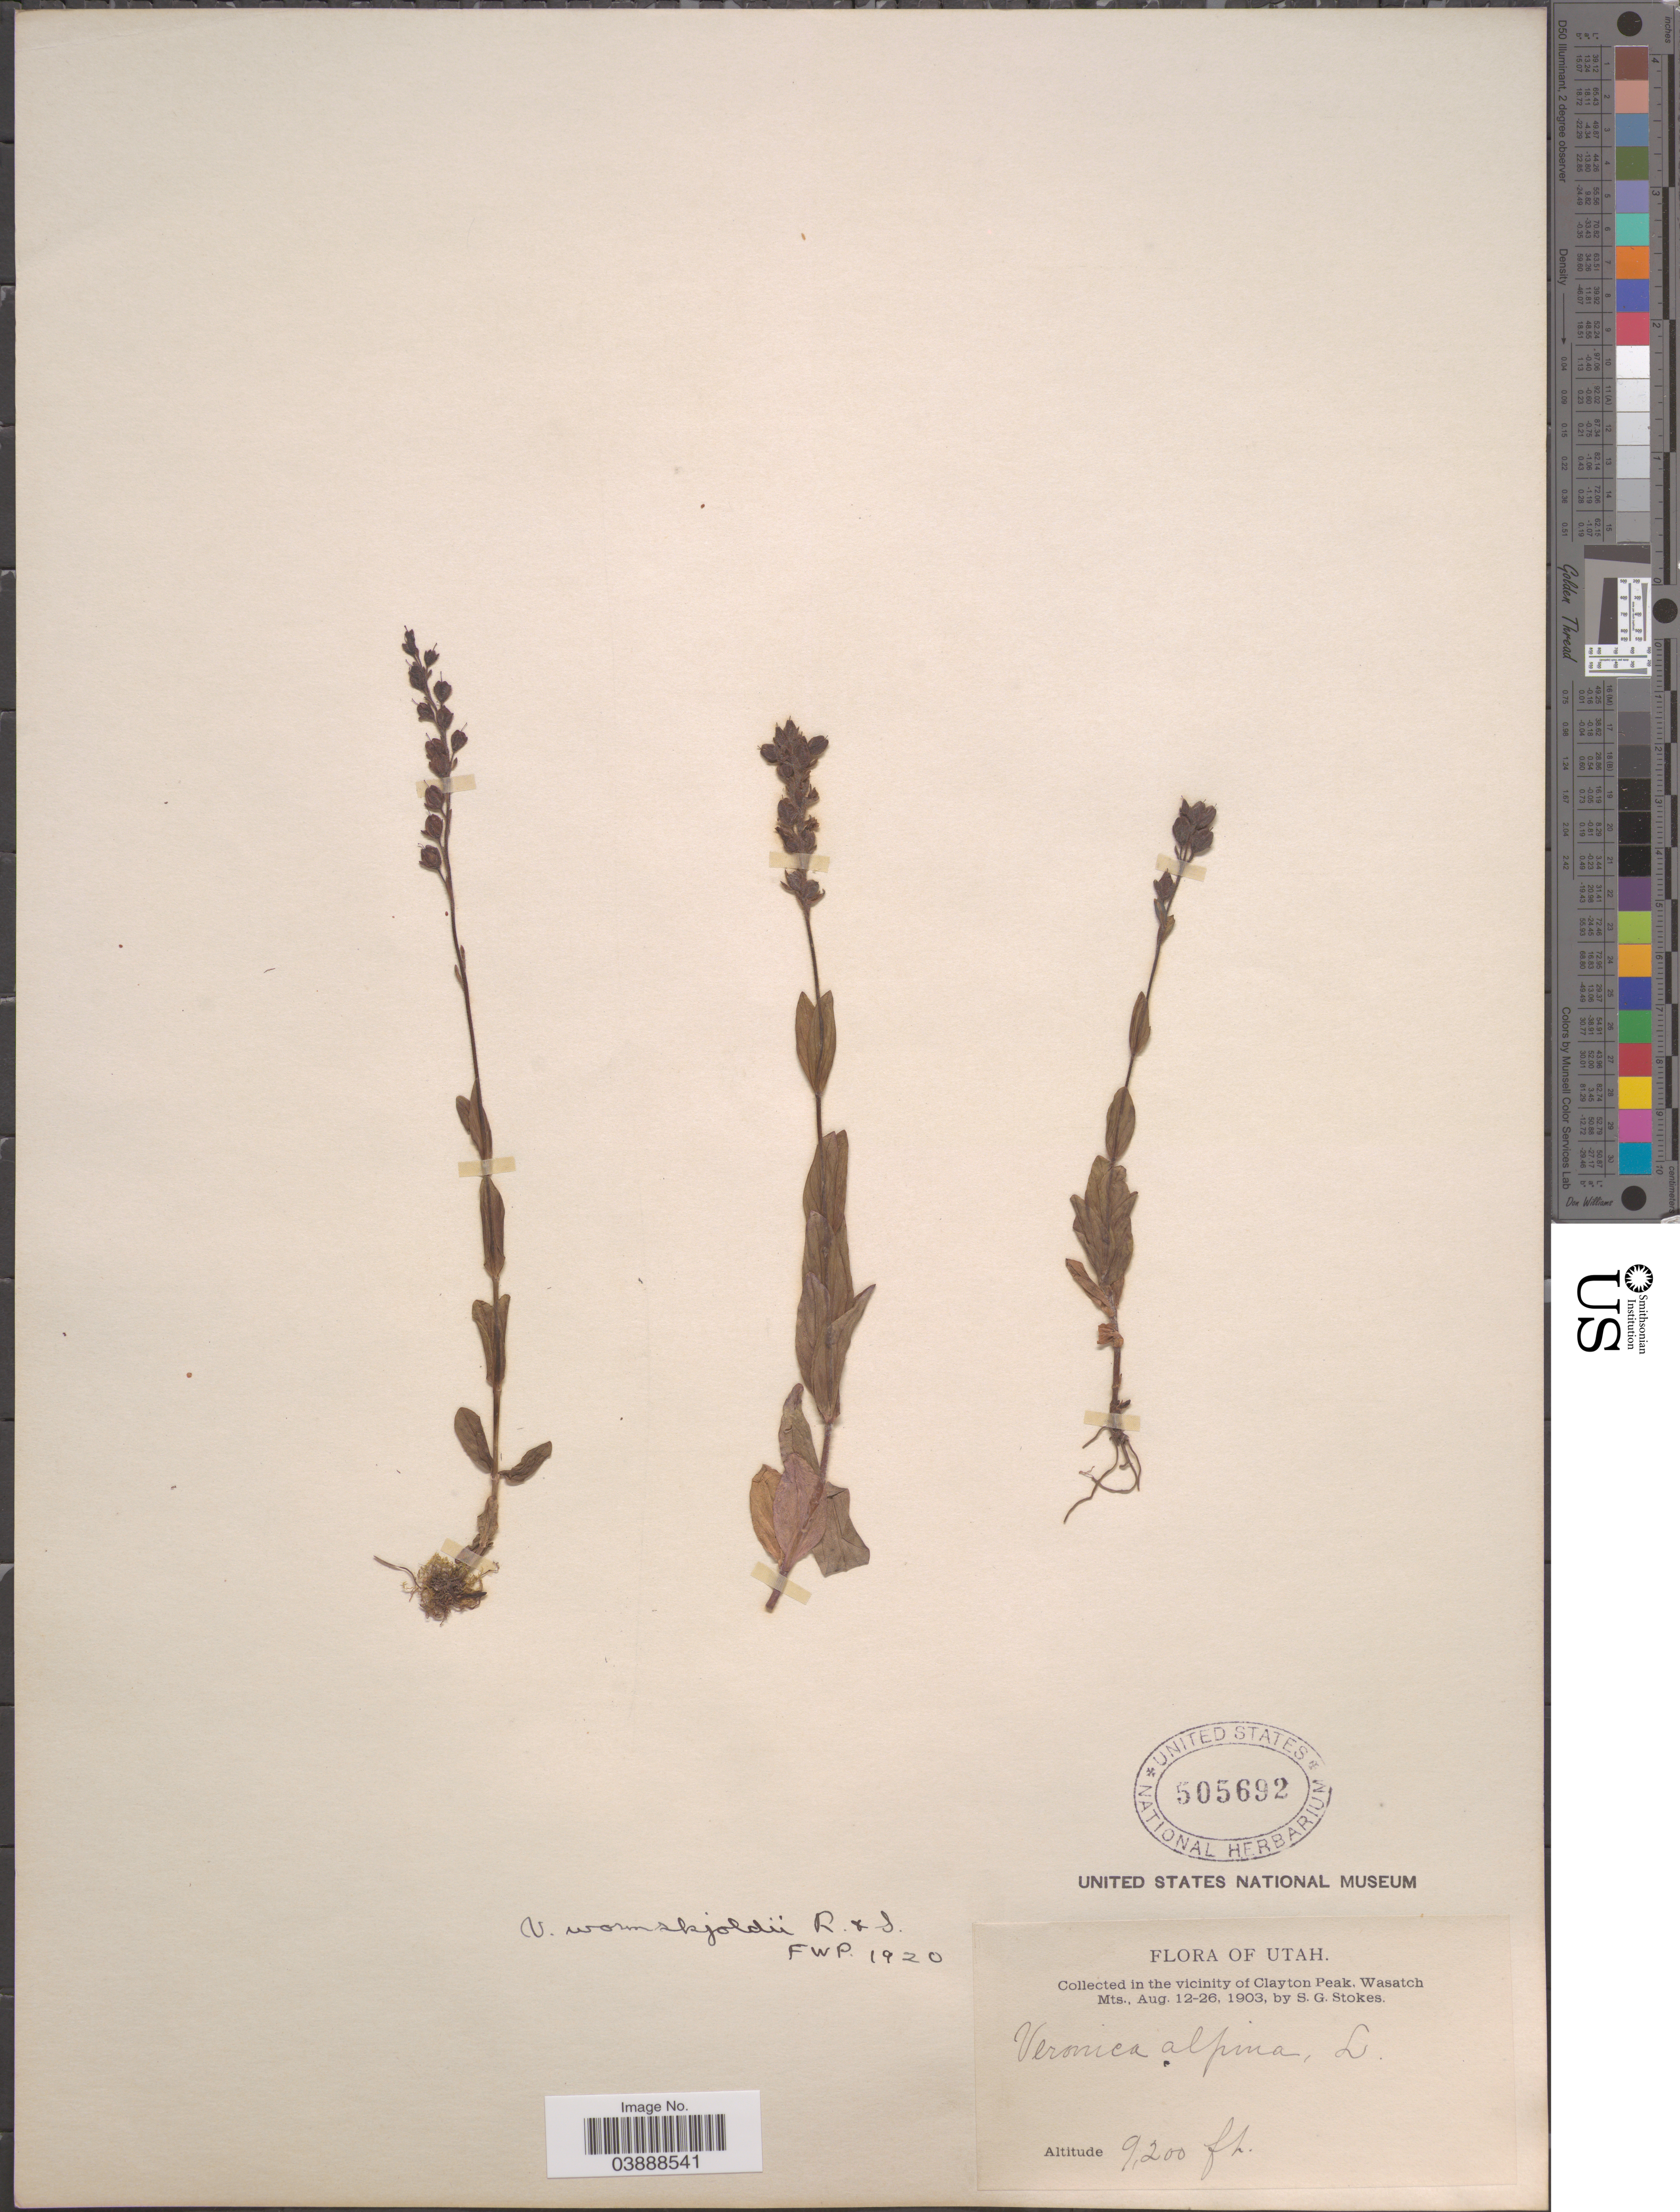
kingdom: Plantae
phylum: Tracheophyta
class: Magnoliopsida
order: Lamiales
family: Plantaginaceae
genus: Veronica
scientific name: Veronica wormskjoldii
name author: Roem. & Schult.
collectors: S. G. Stokes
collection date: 1903-08-12/1903-08-26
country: United States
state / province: Utah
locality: In the vicinity of Clayton Peak, Wasatch Mts.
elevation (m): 2804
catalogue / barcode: US 505692